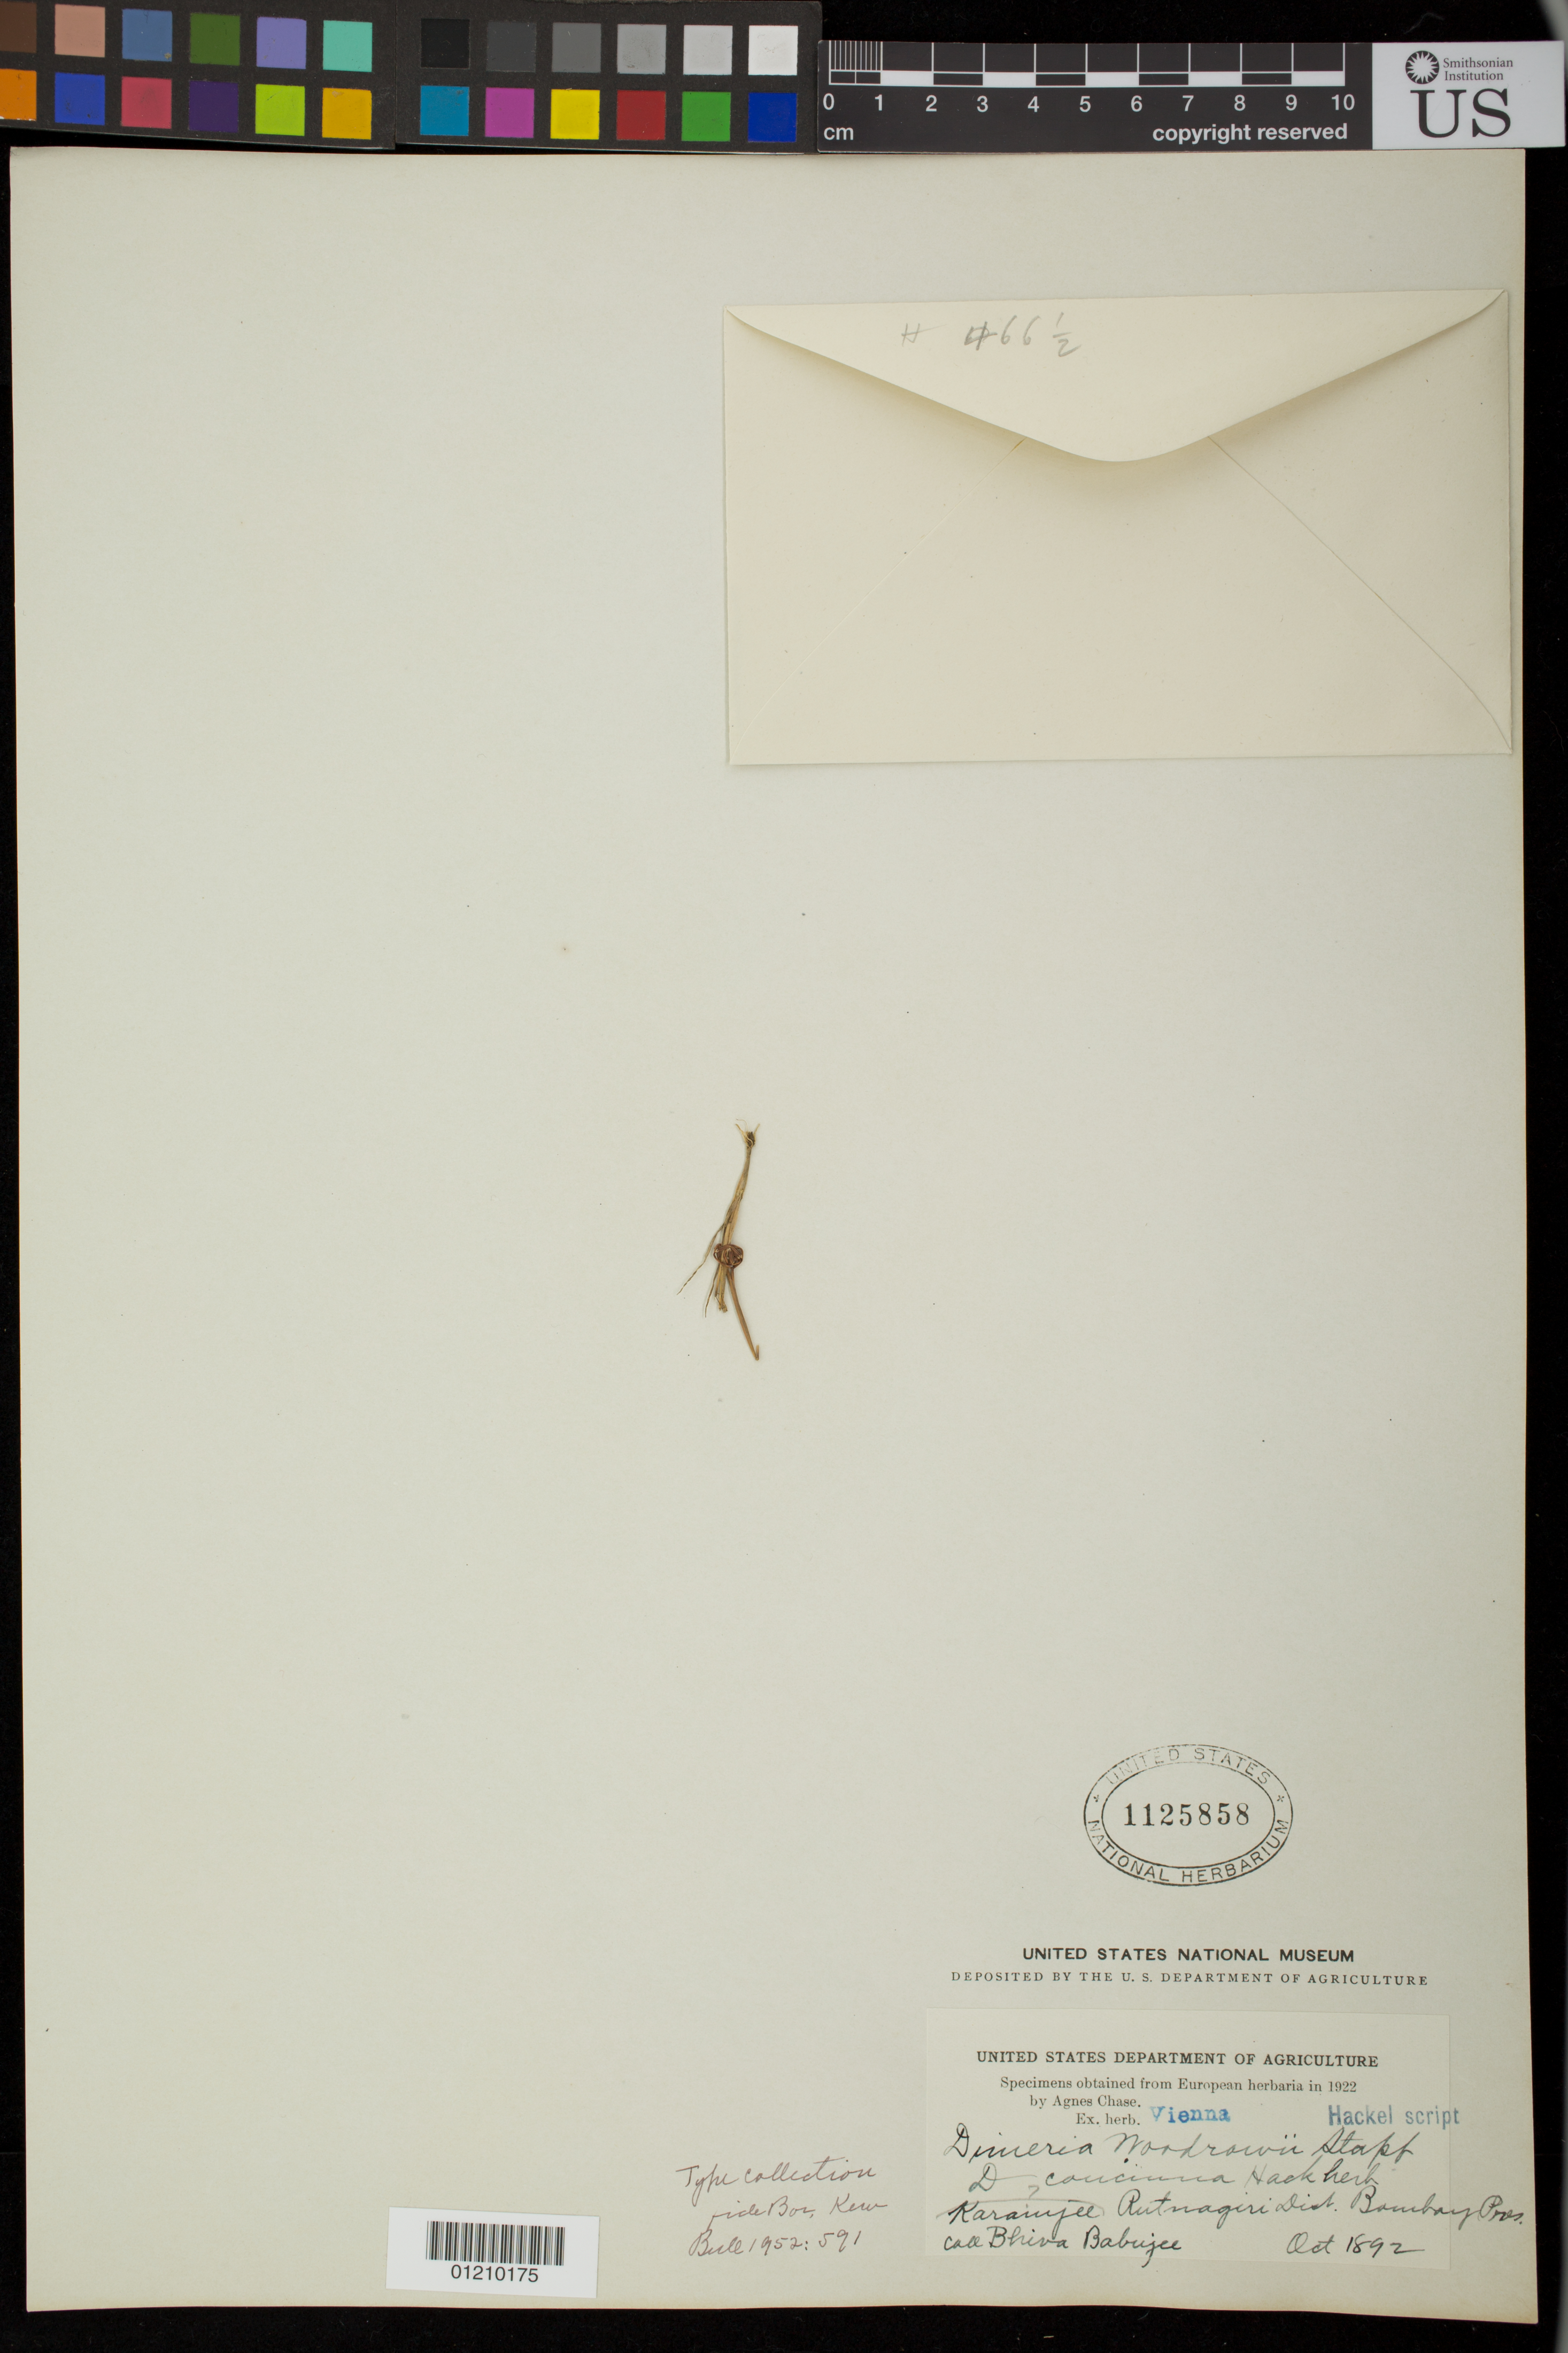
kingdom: Plantae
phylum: Tracheophyta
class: Liliopsida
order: Poales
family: Poaceae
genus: Dimeria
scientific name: Dimeria woodrowii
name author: Stapf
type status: Isosyntype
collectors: B. Babu & Karam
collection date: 1892-10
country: India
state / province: Maharashtra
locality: Ratnagiri Dist.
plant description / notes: Fragmentary material of type specimen ex herb. Vienna.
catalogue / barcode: US 1125858